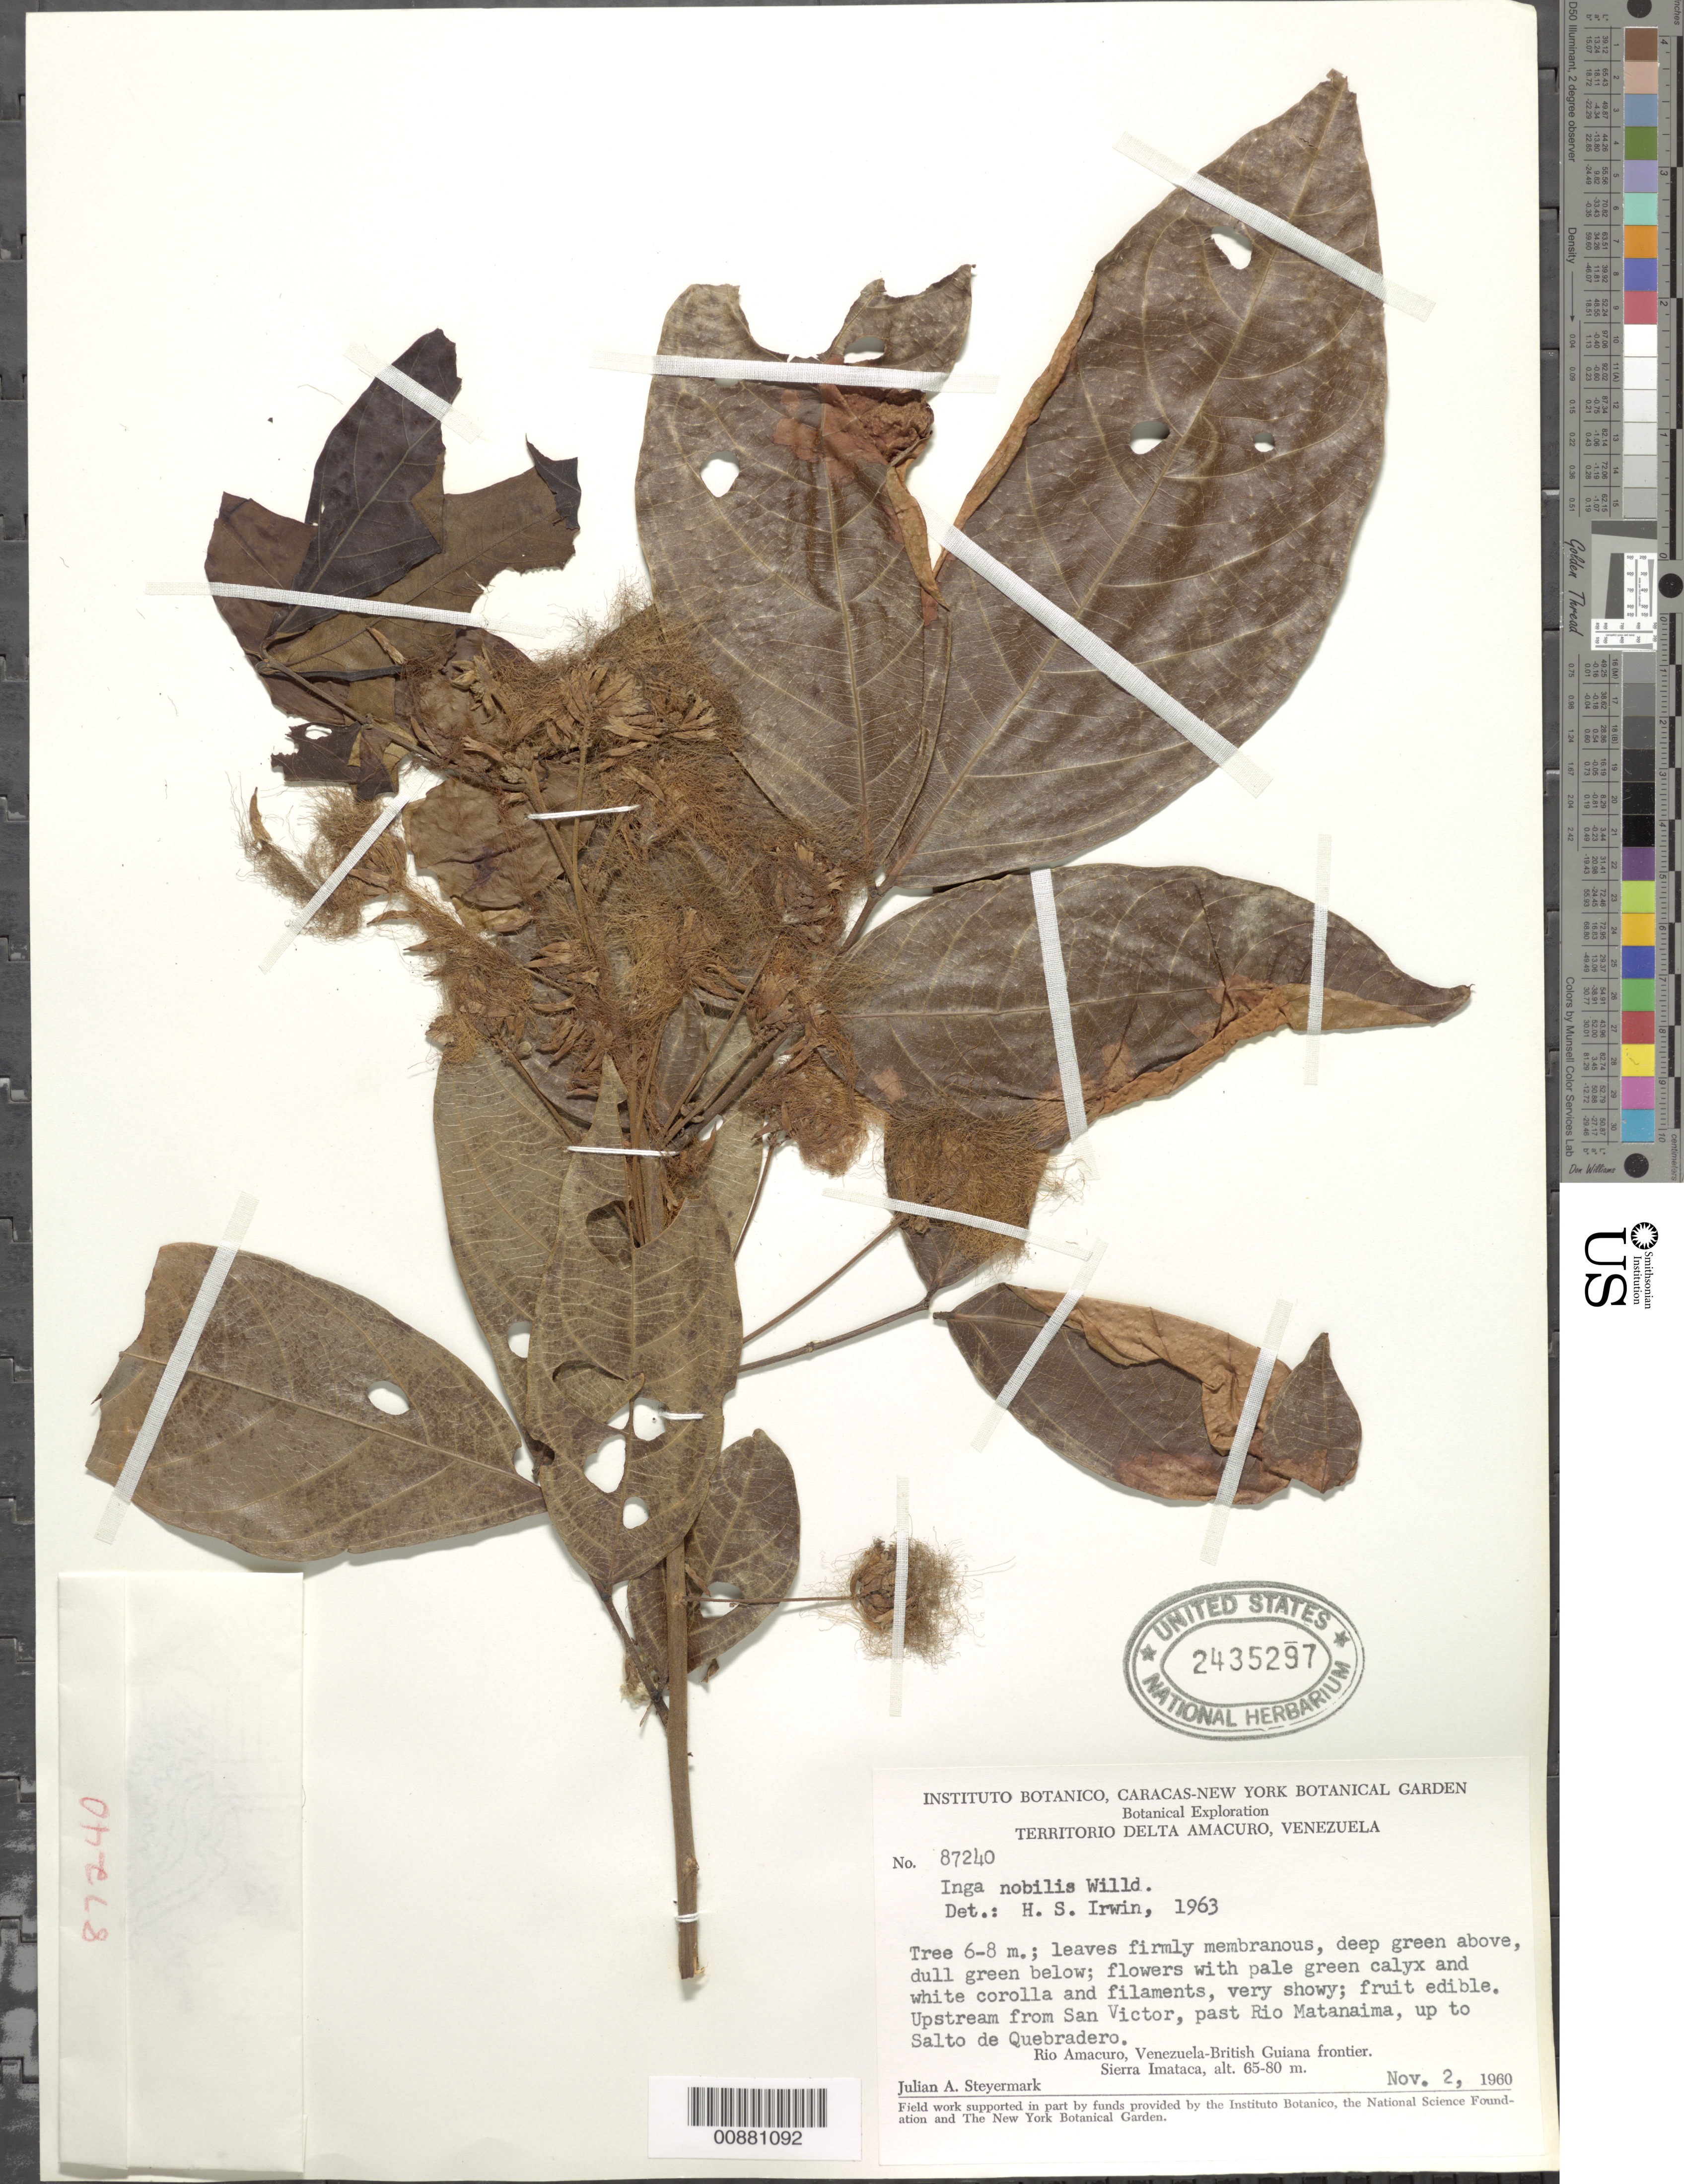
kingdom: Plantae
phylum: Tracheophyta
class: Magnoliopsida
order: Fabales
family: Fabaceae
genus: Inga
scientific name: Inga nobilis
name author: Willd.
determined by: Irwin, Howard S.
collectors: J. Steyermark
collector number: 87240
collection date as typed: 2-Nov-60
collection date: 1960-11-02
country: Venezuela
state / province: Delta Amacuro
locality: Río Amacuro, Venezuela-British Guiana frontier, Sierra Imataca; upstream from San Victor, past Río Matanaima, up to Salto de Quebradero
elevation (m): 65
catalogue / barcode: US 2435297